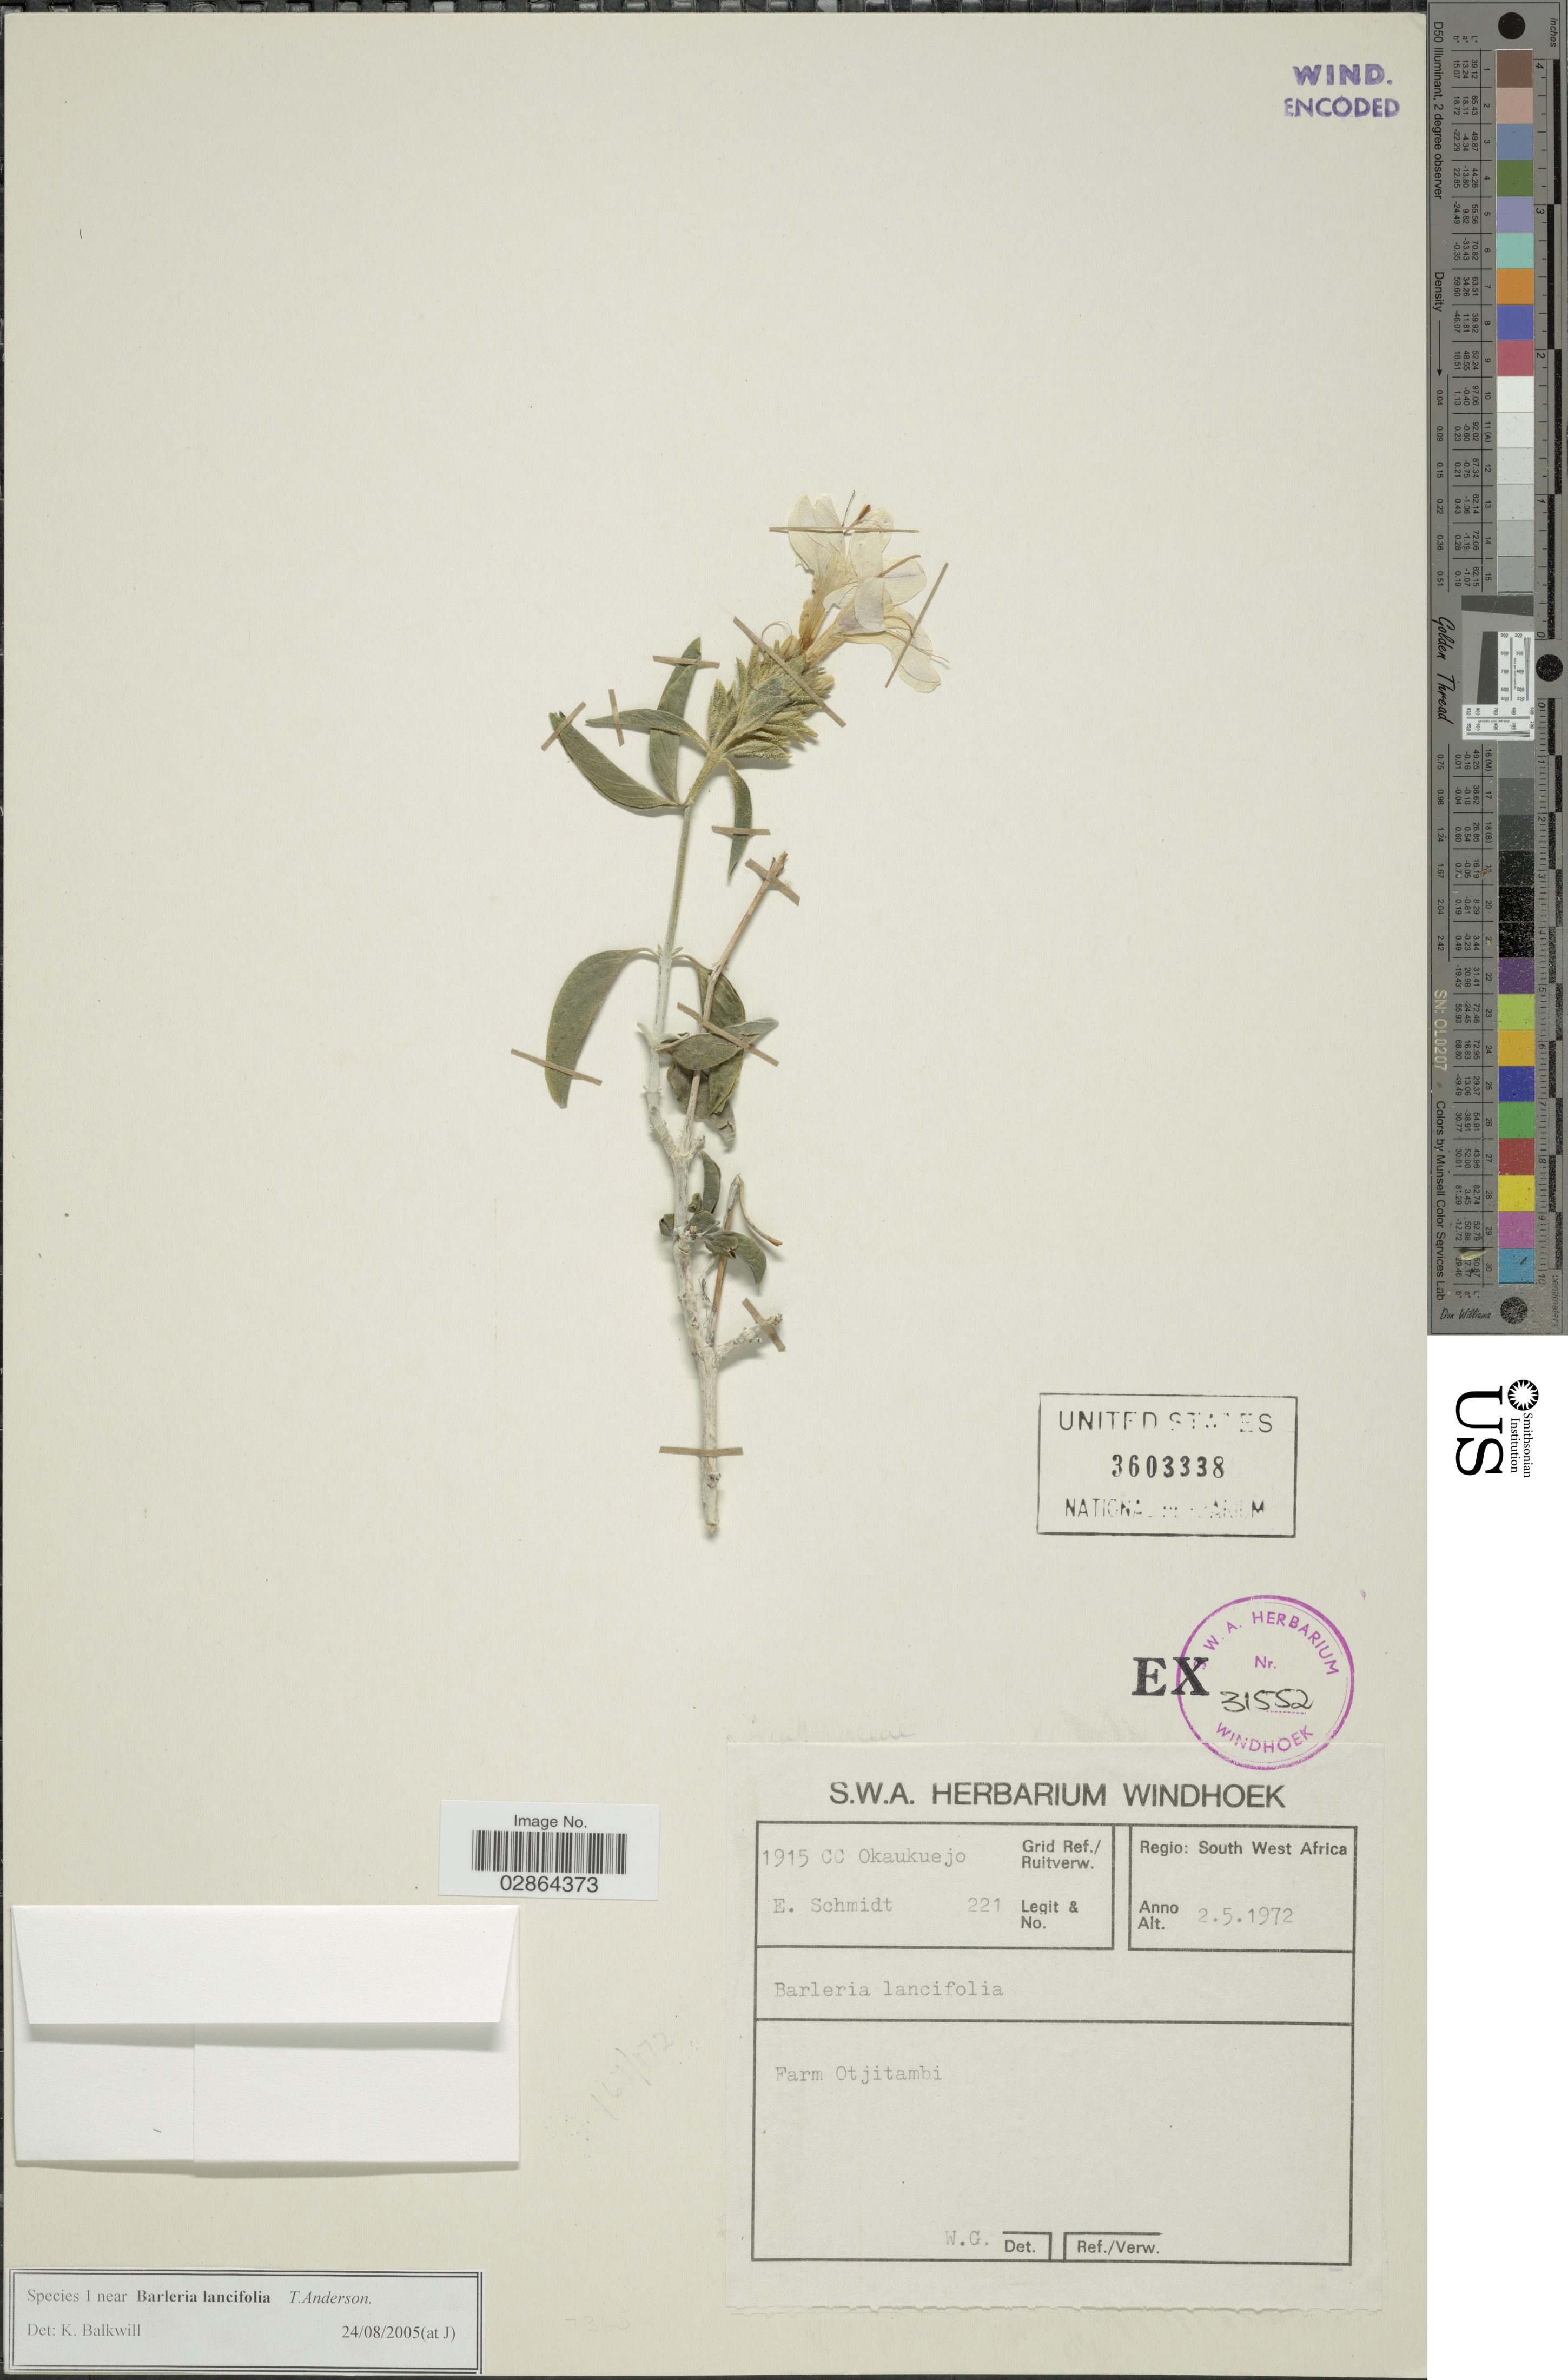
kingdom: Plantae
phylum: Tracheophyta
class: Magnoliopsida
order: Lamiales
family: Acanthaceae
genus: Barleria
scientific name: Barleria lancifolia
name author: T. Anderson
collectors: E. Schmidt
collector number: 221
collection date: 1972-05-02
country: Namibia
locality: Regio: South West Africa. Grid Ref./ Ruitverw. 1915 CC Okoukuejo. Farm Otjitambi.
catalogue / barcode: US 3603338